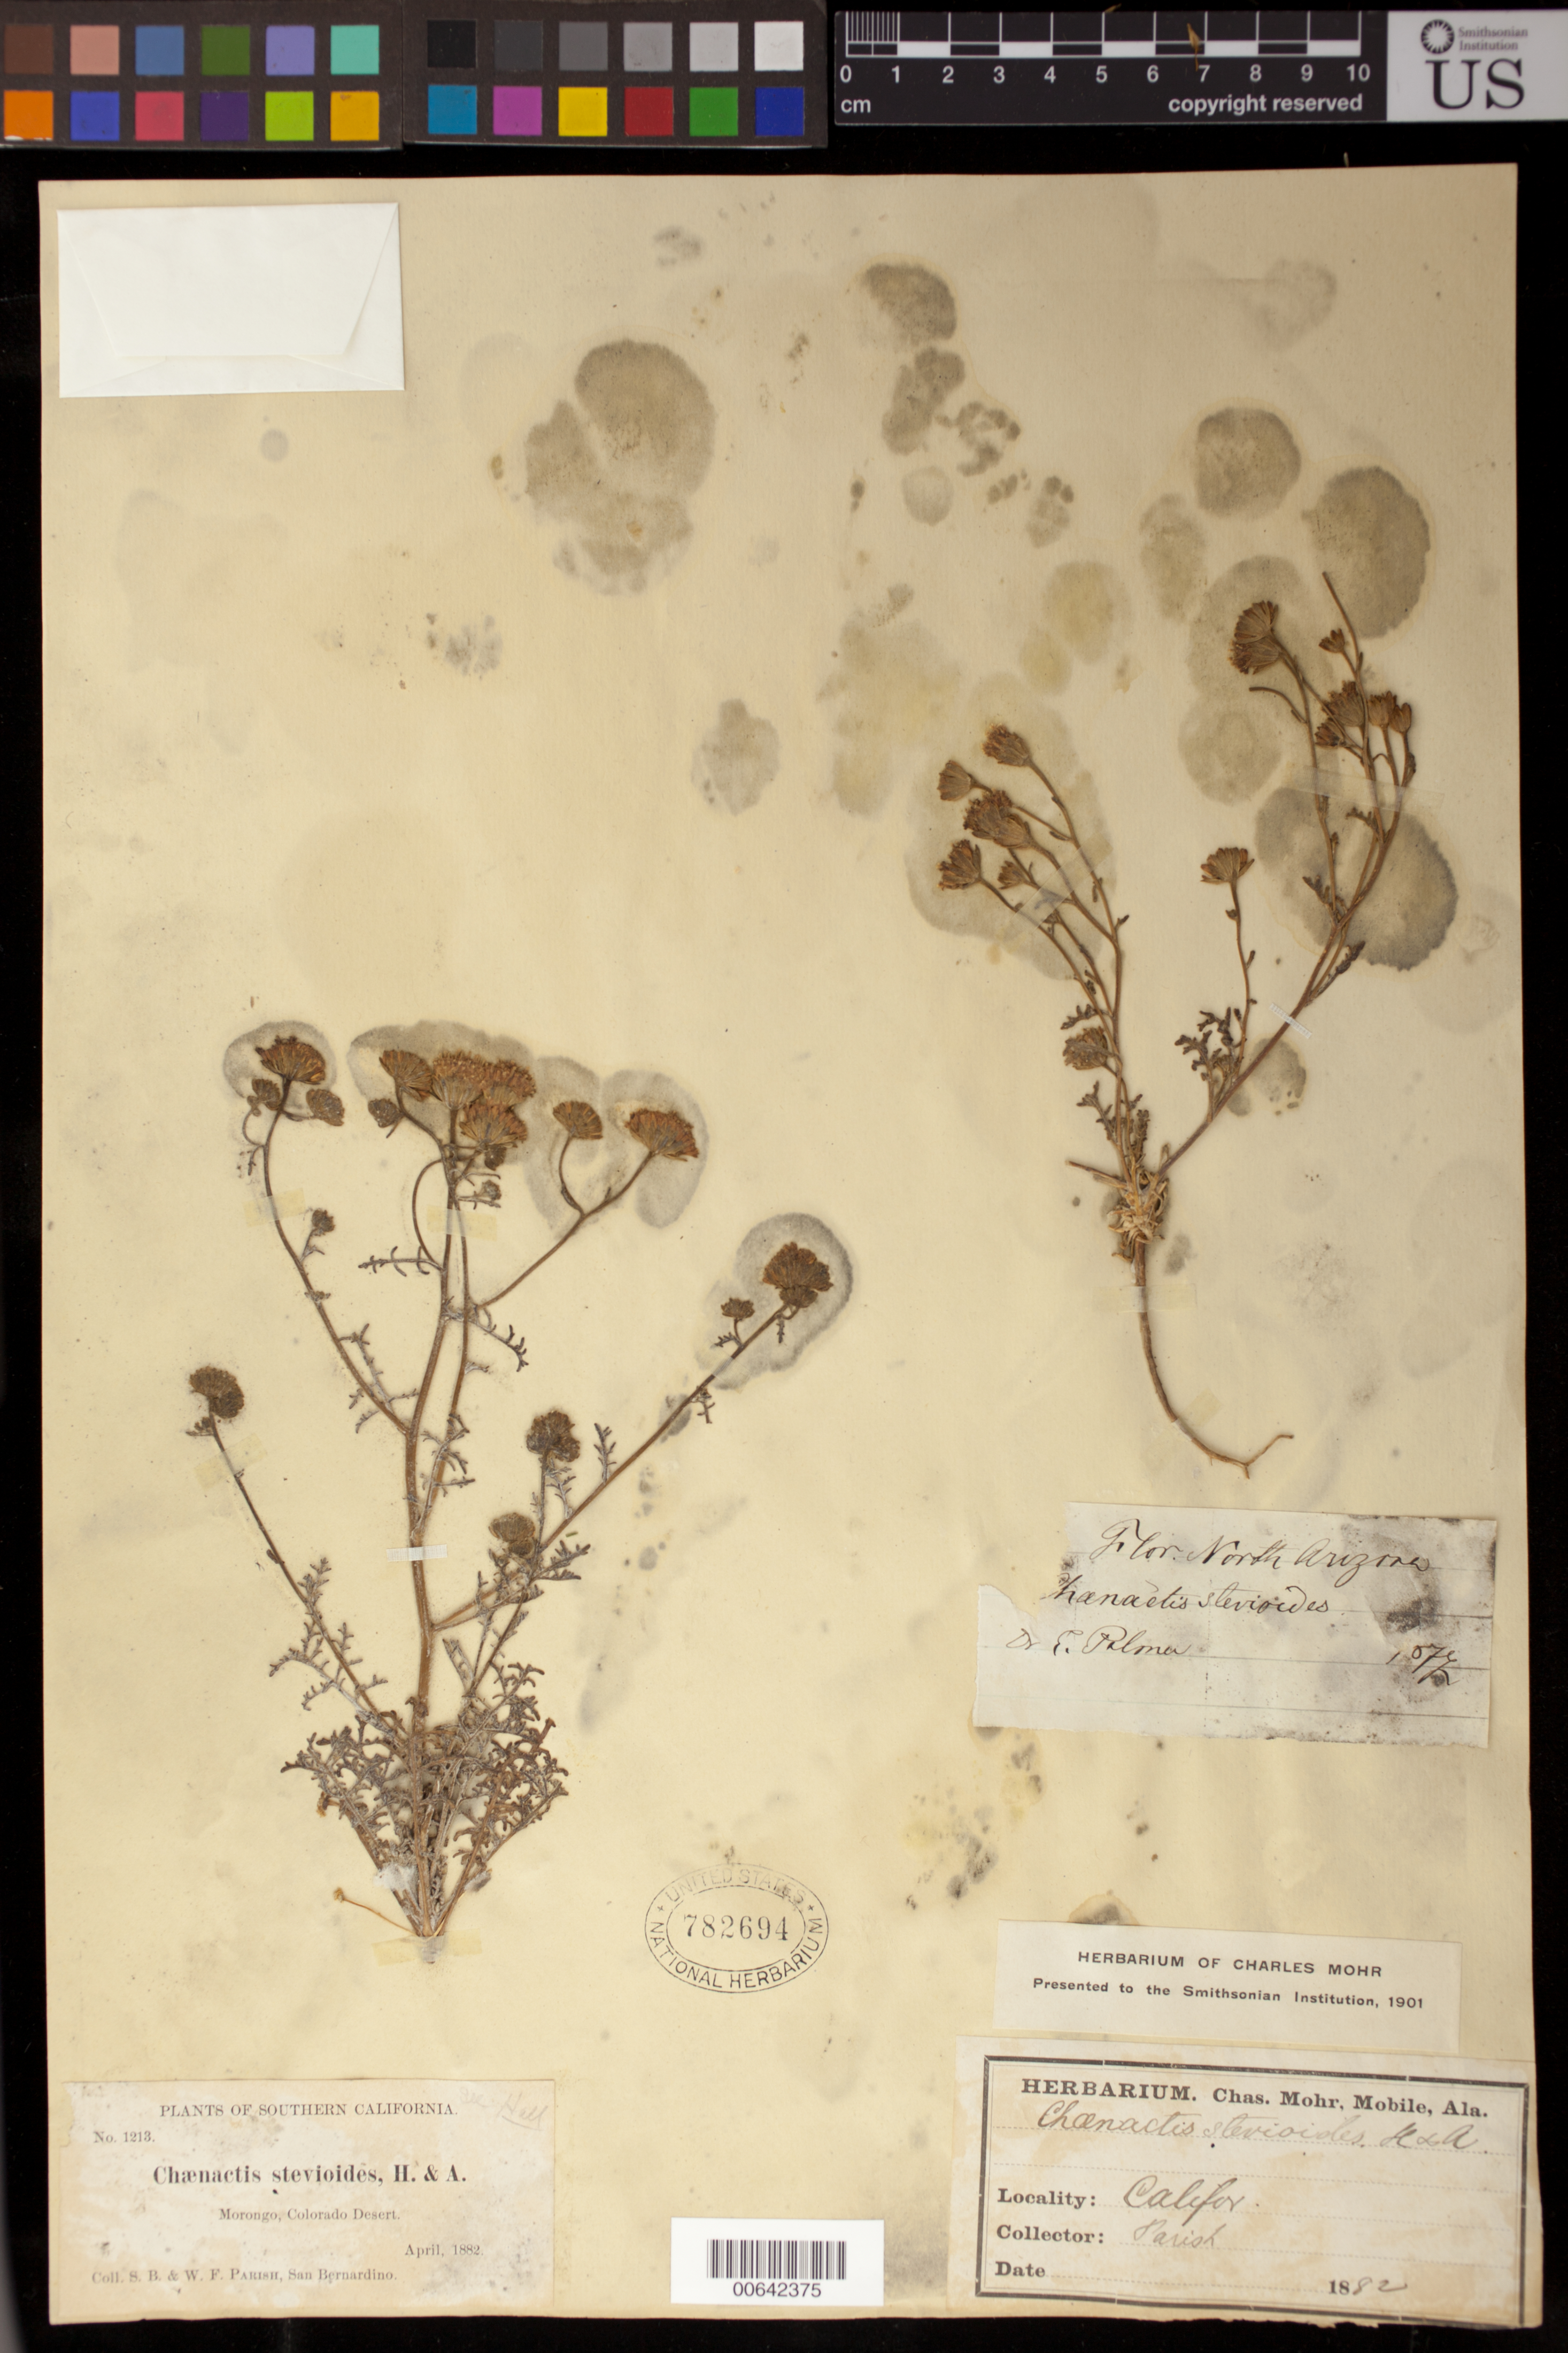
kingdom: Plantae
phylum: Tracheophyta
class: Magnoliopsida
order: Asterales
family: Asteraceae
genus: Chaenactis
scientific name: Chaenactis stevioides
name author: Hook. & Arn.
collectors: -- Parish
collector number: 1213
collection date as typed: Apr 1882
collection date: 1882-04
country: United States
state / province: California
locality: Morongo, Colorado Desert.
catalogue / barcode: US 782694